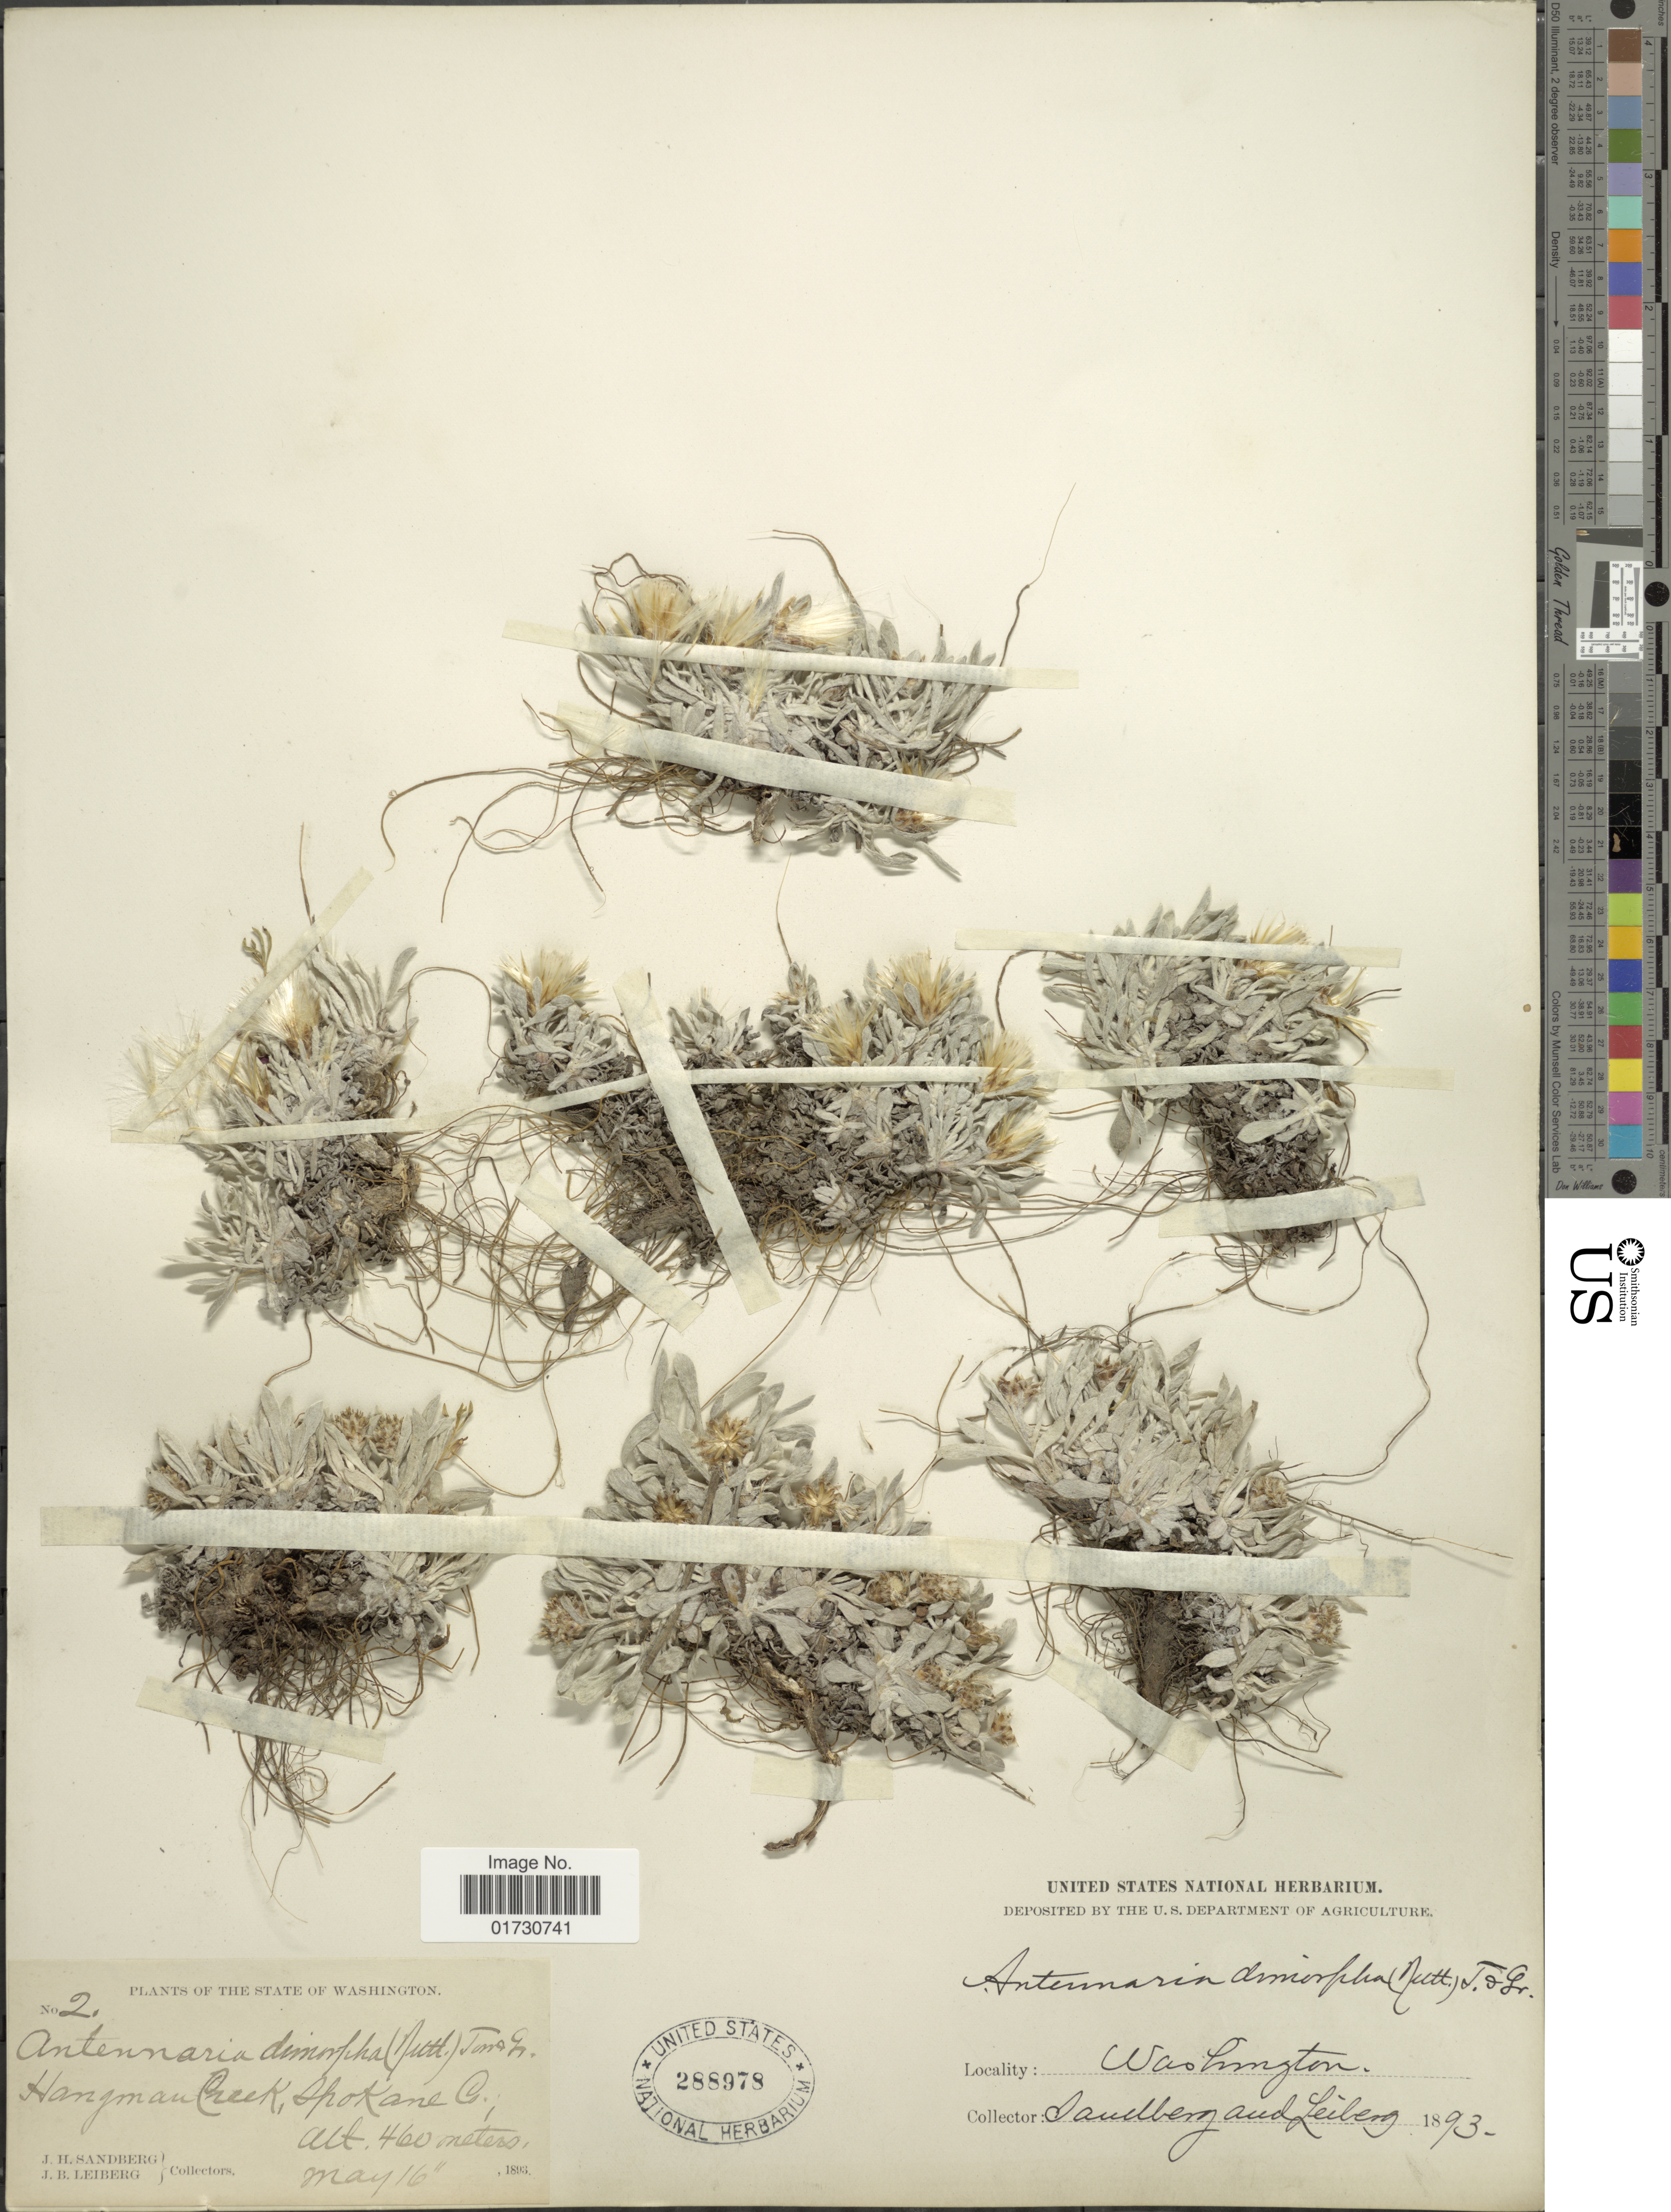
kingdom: Plantae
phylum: Tracheophyta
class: Magnoliopsida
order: Asterales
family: Asteraceae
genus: Antennaria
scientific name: Antennaria dimorpha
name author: (Nutt.) Torr. & A. Gray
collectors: J. H. Sandberg & J. B. Leiberg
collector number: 2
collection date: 1893-05-16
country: United States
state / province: Washington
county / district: Spokane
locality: Hangman Creek, Spokane Co.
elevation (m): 460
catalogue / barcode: US 288978